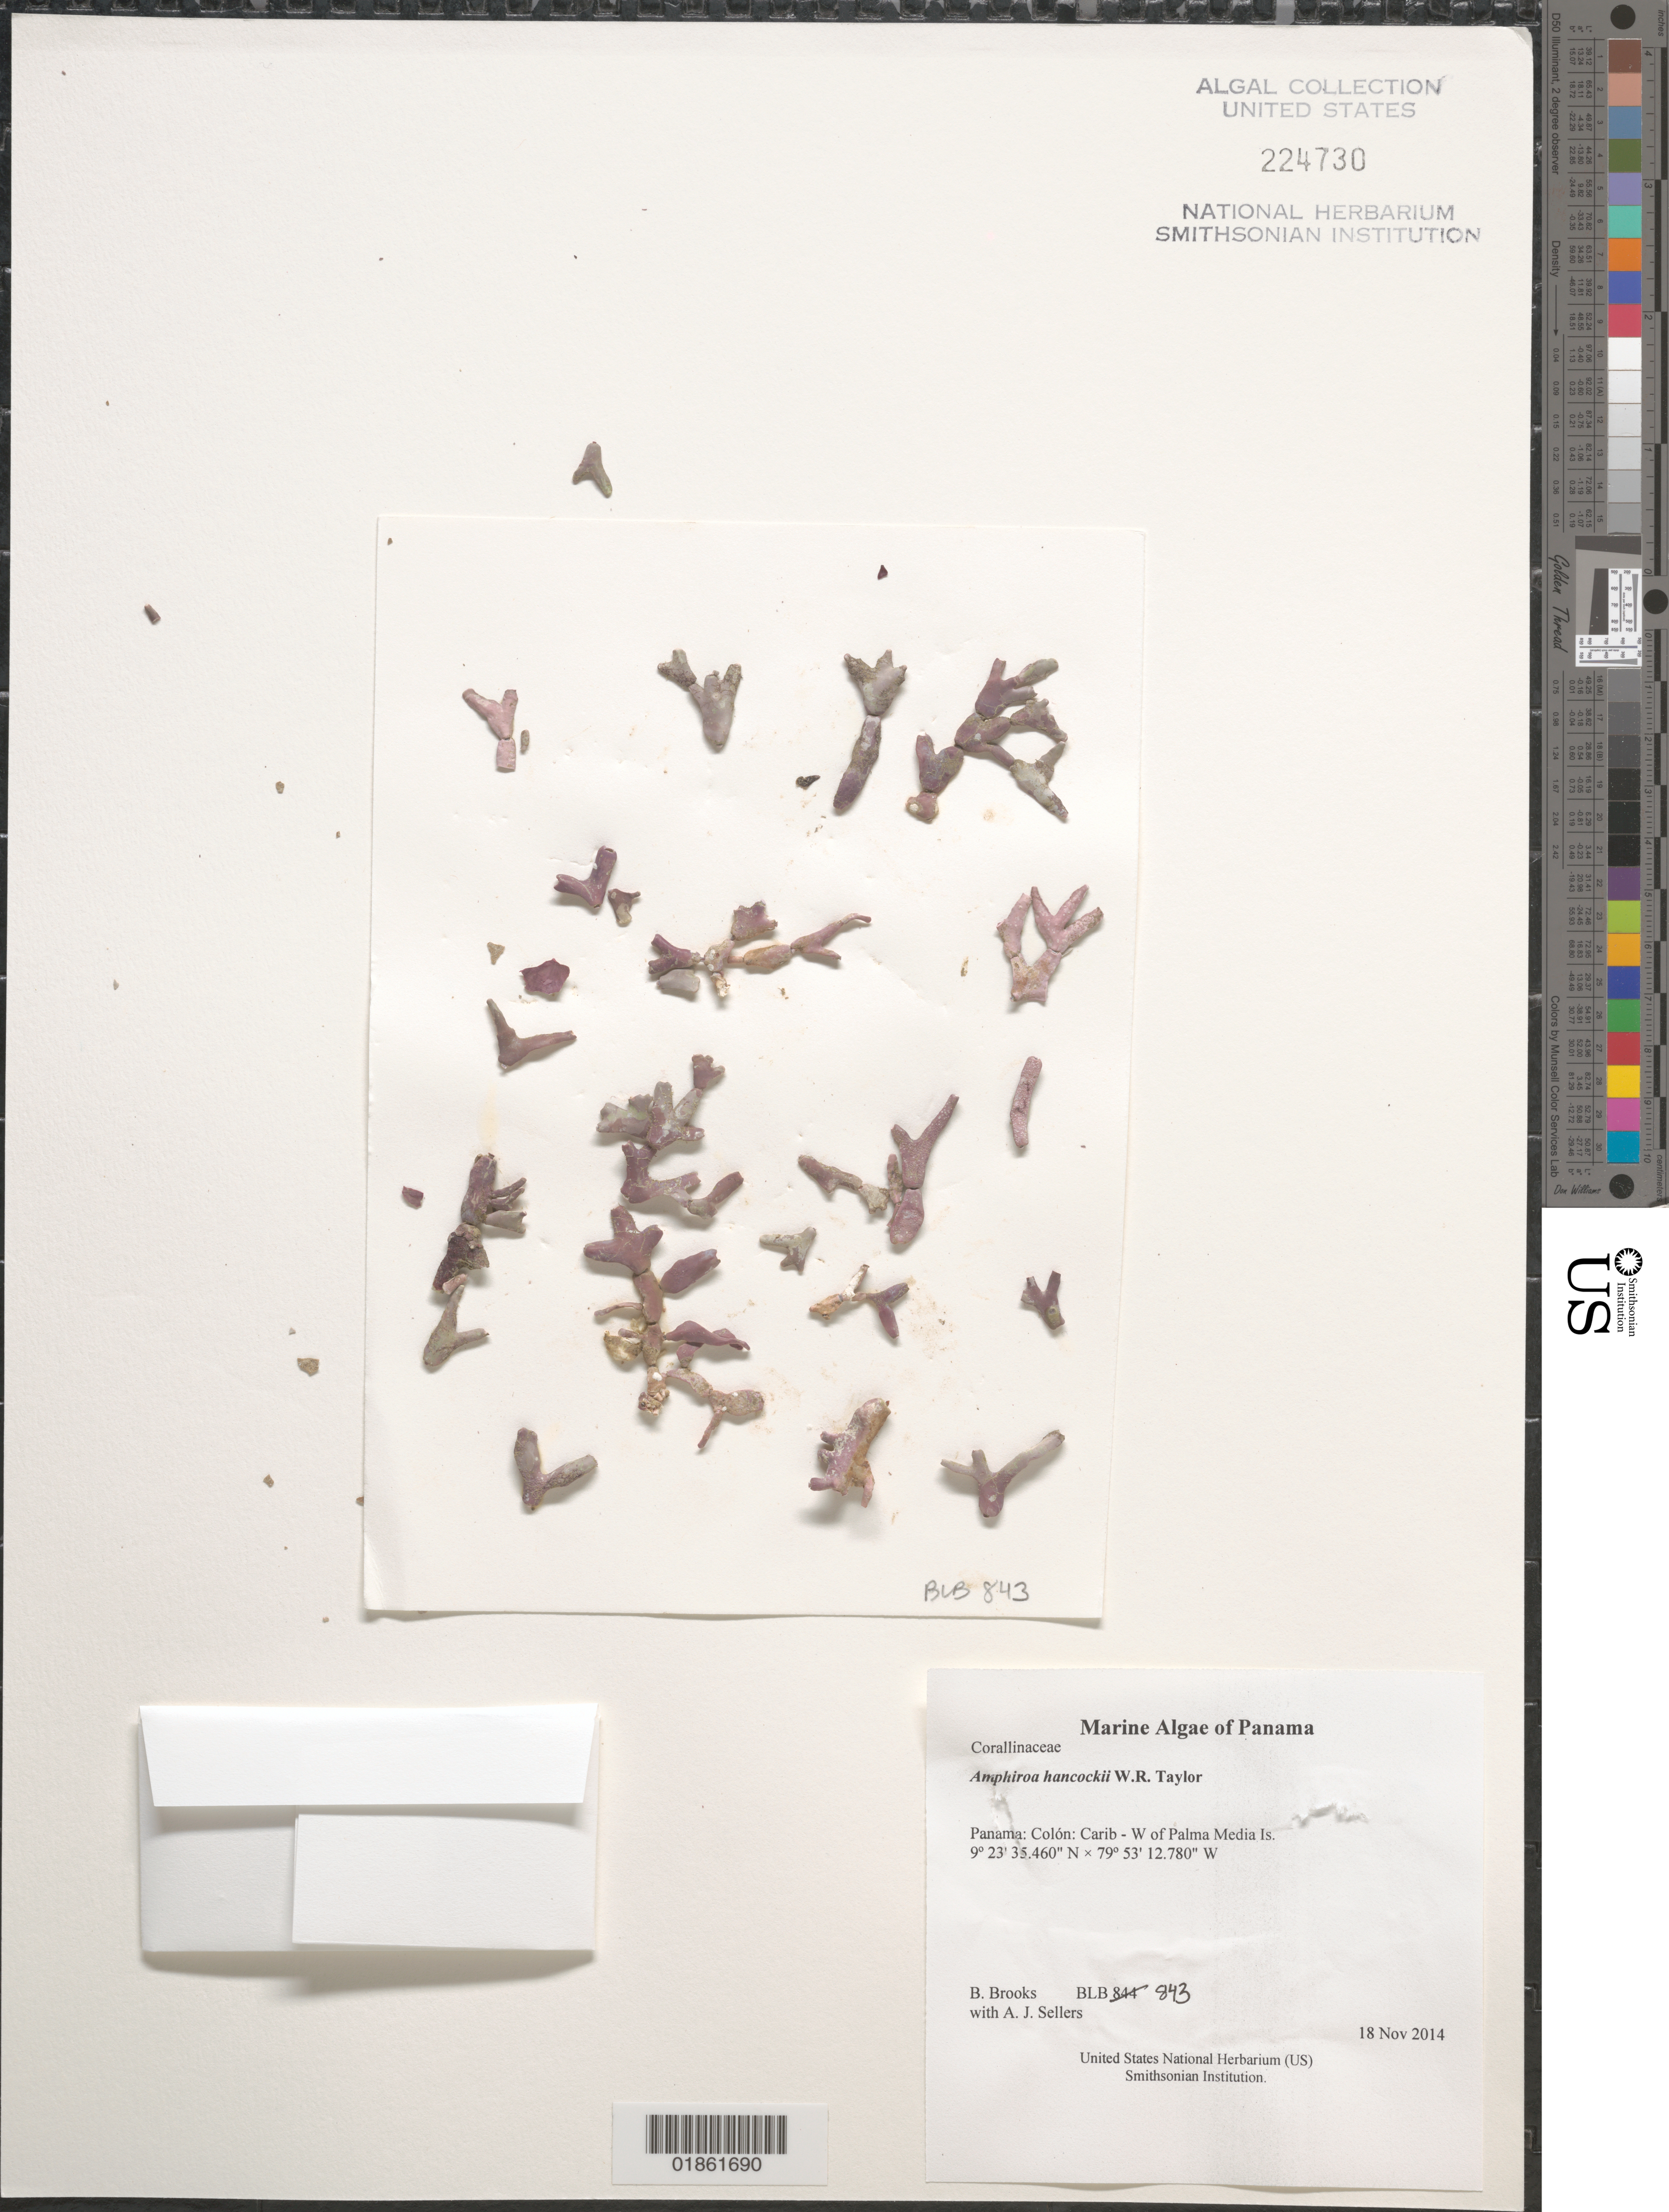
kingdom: Plantae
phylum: Rhodophyta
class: Florideophyceae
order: Corallinales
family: Lithophyllaceae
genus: Amphiroa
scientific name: Amphiroa hancockii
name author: W.R. Taylor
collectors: B. Brooks & A. J. Sellers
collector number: BLB843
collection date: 2014-11-18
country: Panama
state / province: Colón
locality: Carib - W of Palma Media Is.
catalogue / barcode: US 224730